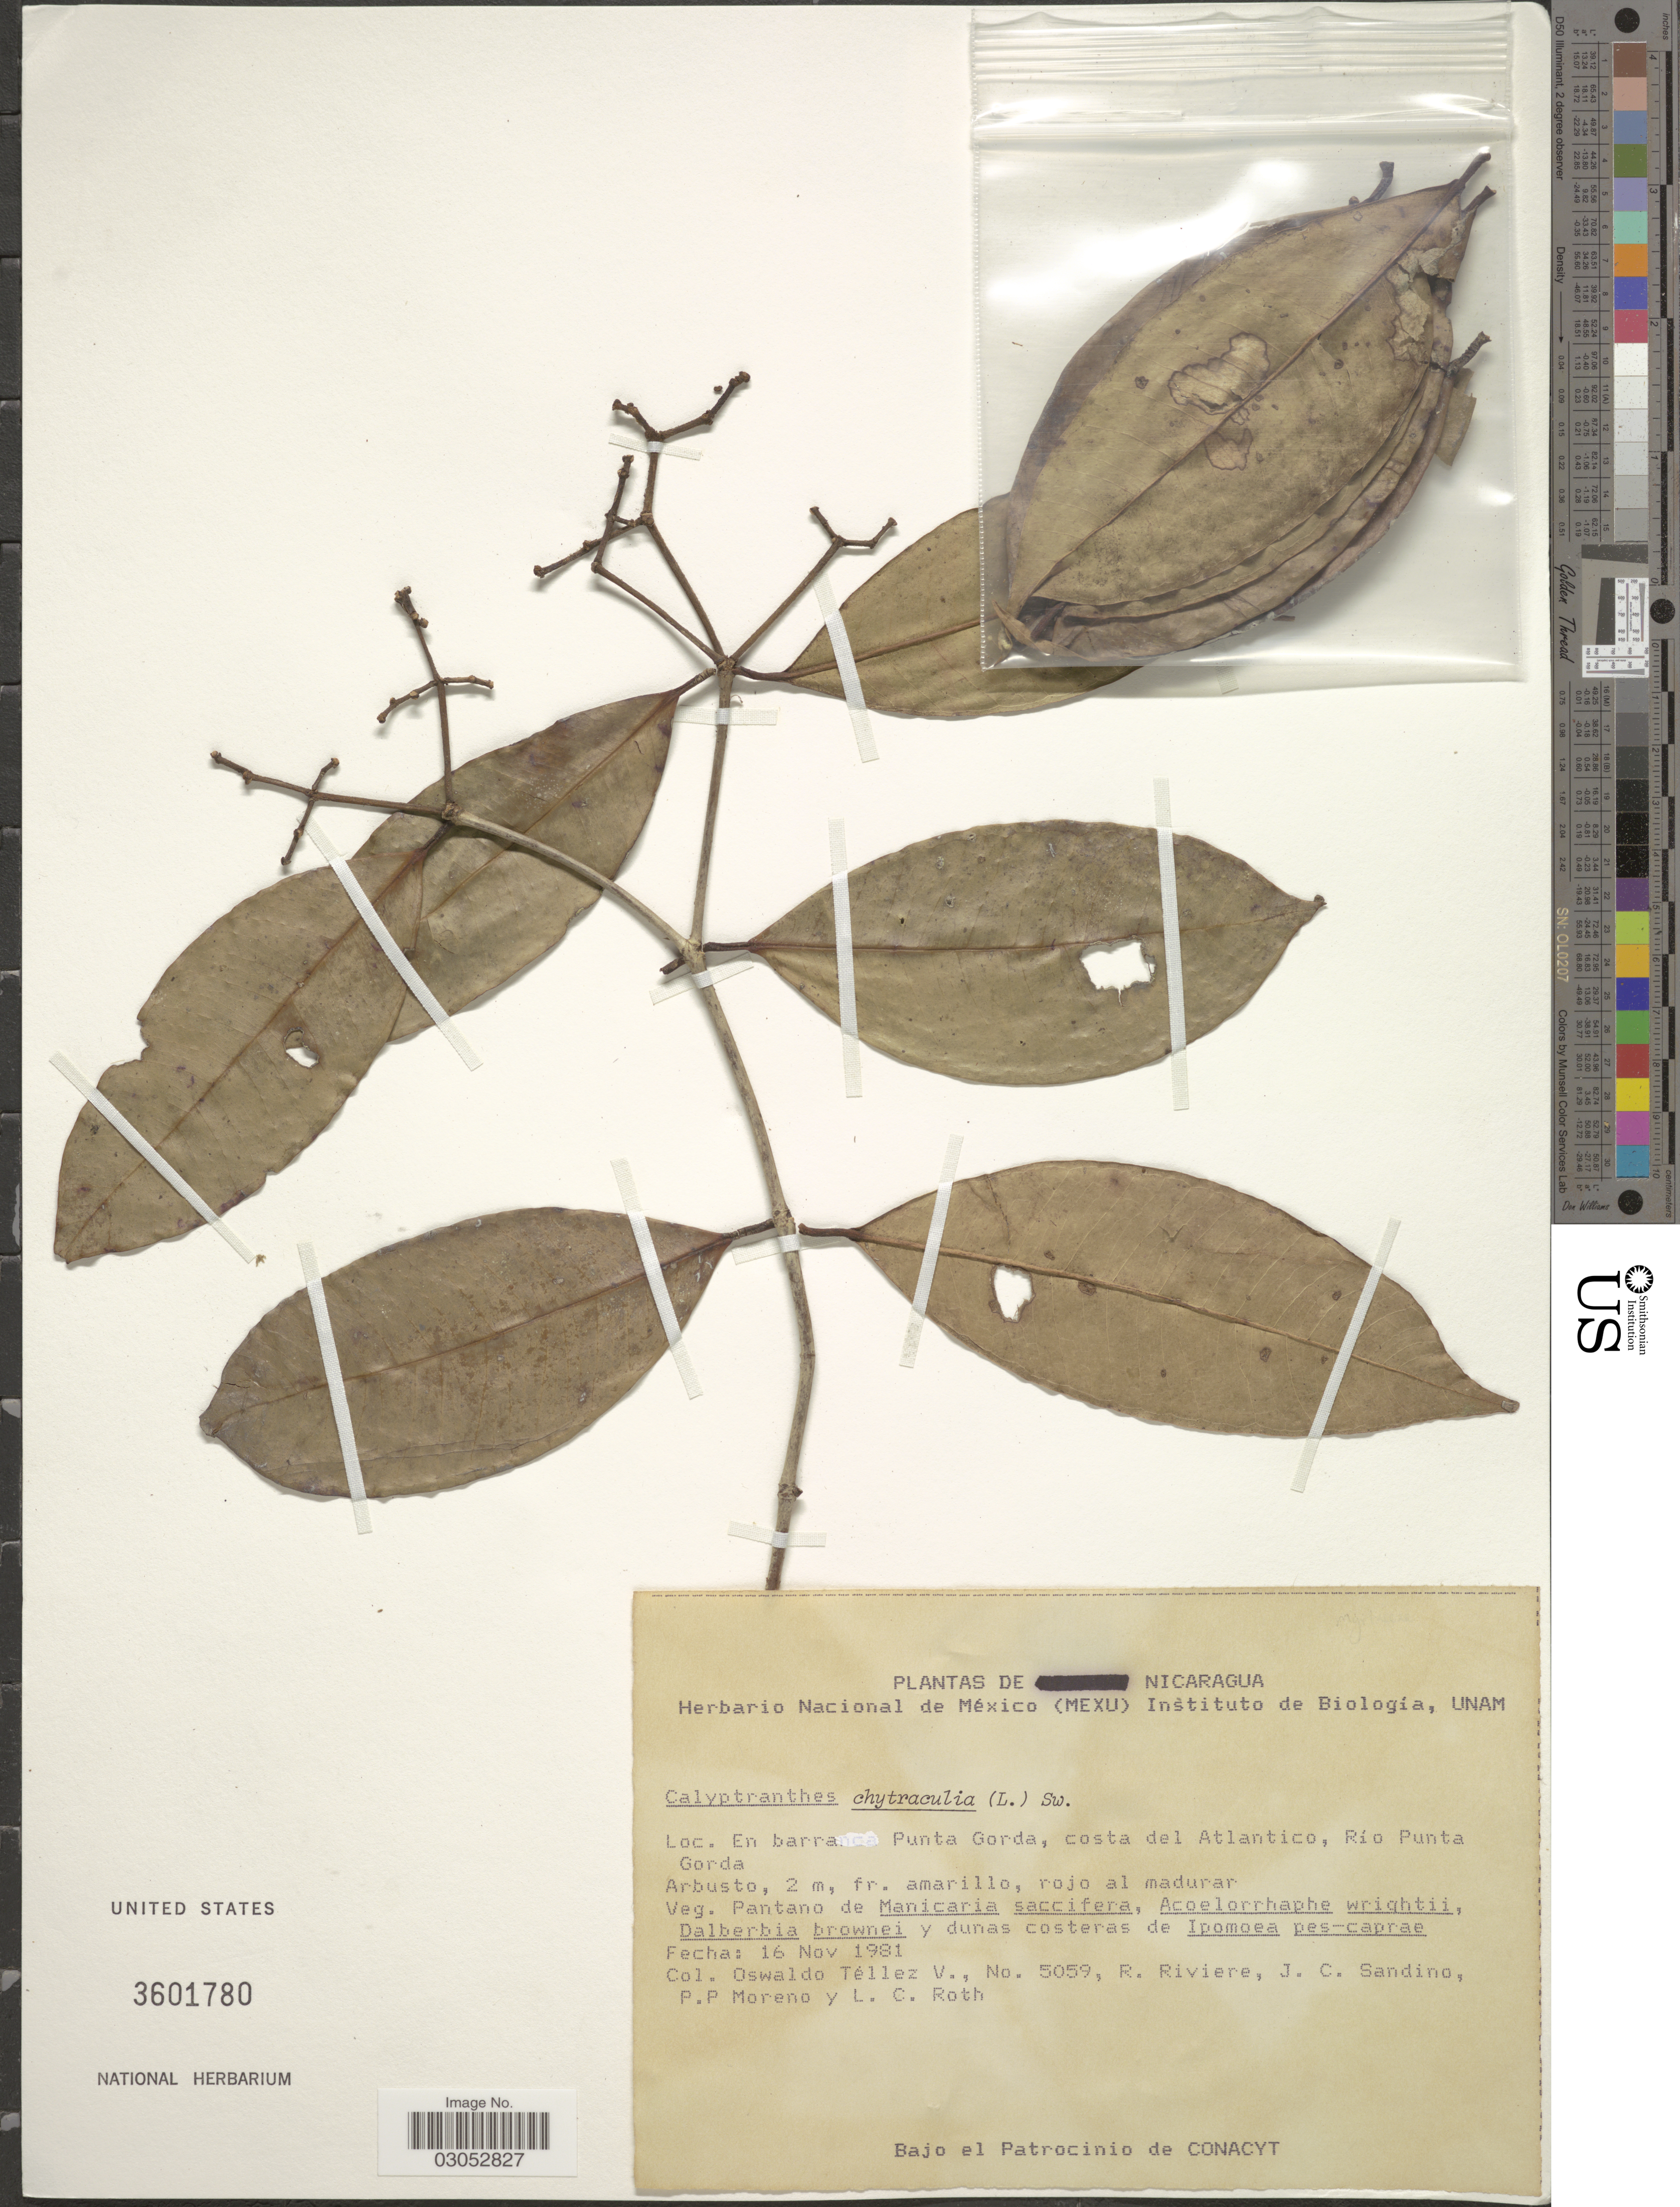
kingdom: Plantae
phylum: Tracheophyta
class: Magnoliopsida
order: Myrtales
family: Myrtaceae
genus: Myrcia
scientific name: Myrcia pendens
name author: A.R. Lourenço & Sánchez-Cháv.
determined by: Strong, Mark T., (BOT), Smithsonian Institution - National Museum of Natural History (UNITED STATES)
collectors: O. Téllez V., R. Riviere, J. Sandino, P. Moreno & L. Roth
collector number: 5059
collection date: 1981-11-16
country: Nicaragua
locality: En barra Punta Gorda, costa del Atlantico, Río Punta Gorda.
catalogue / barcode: US 3601780